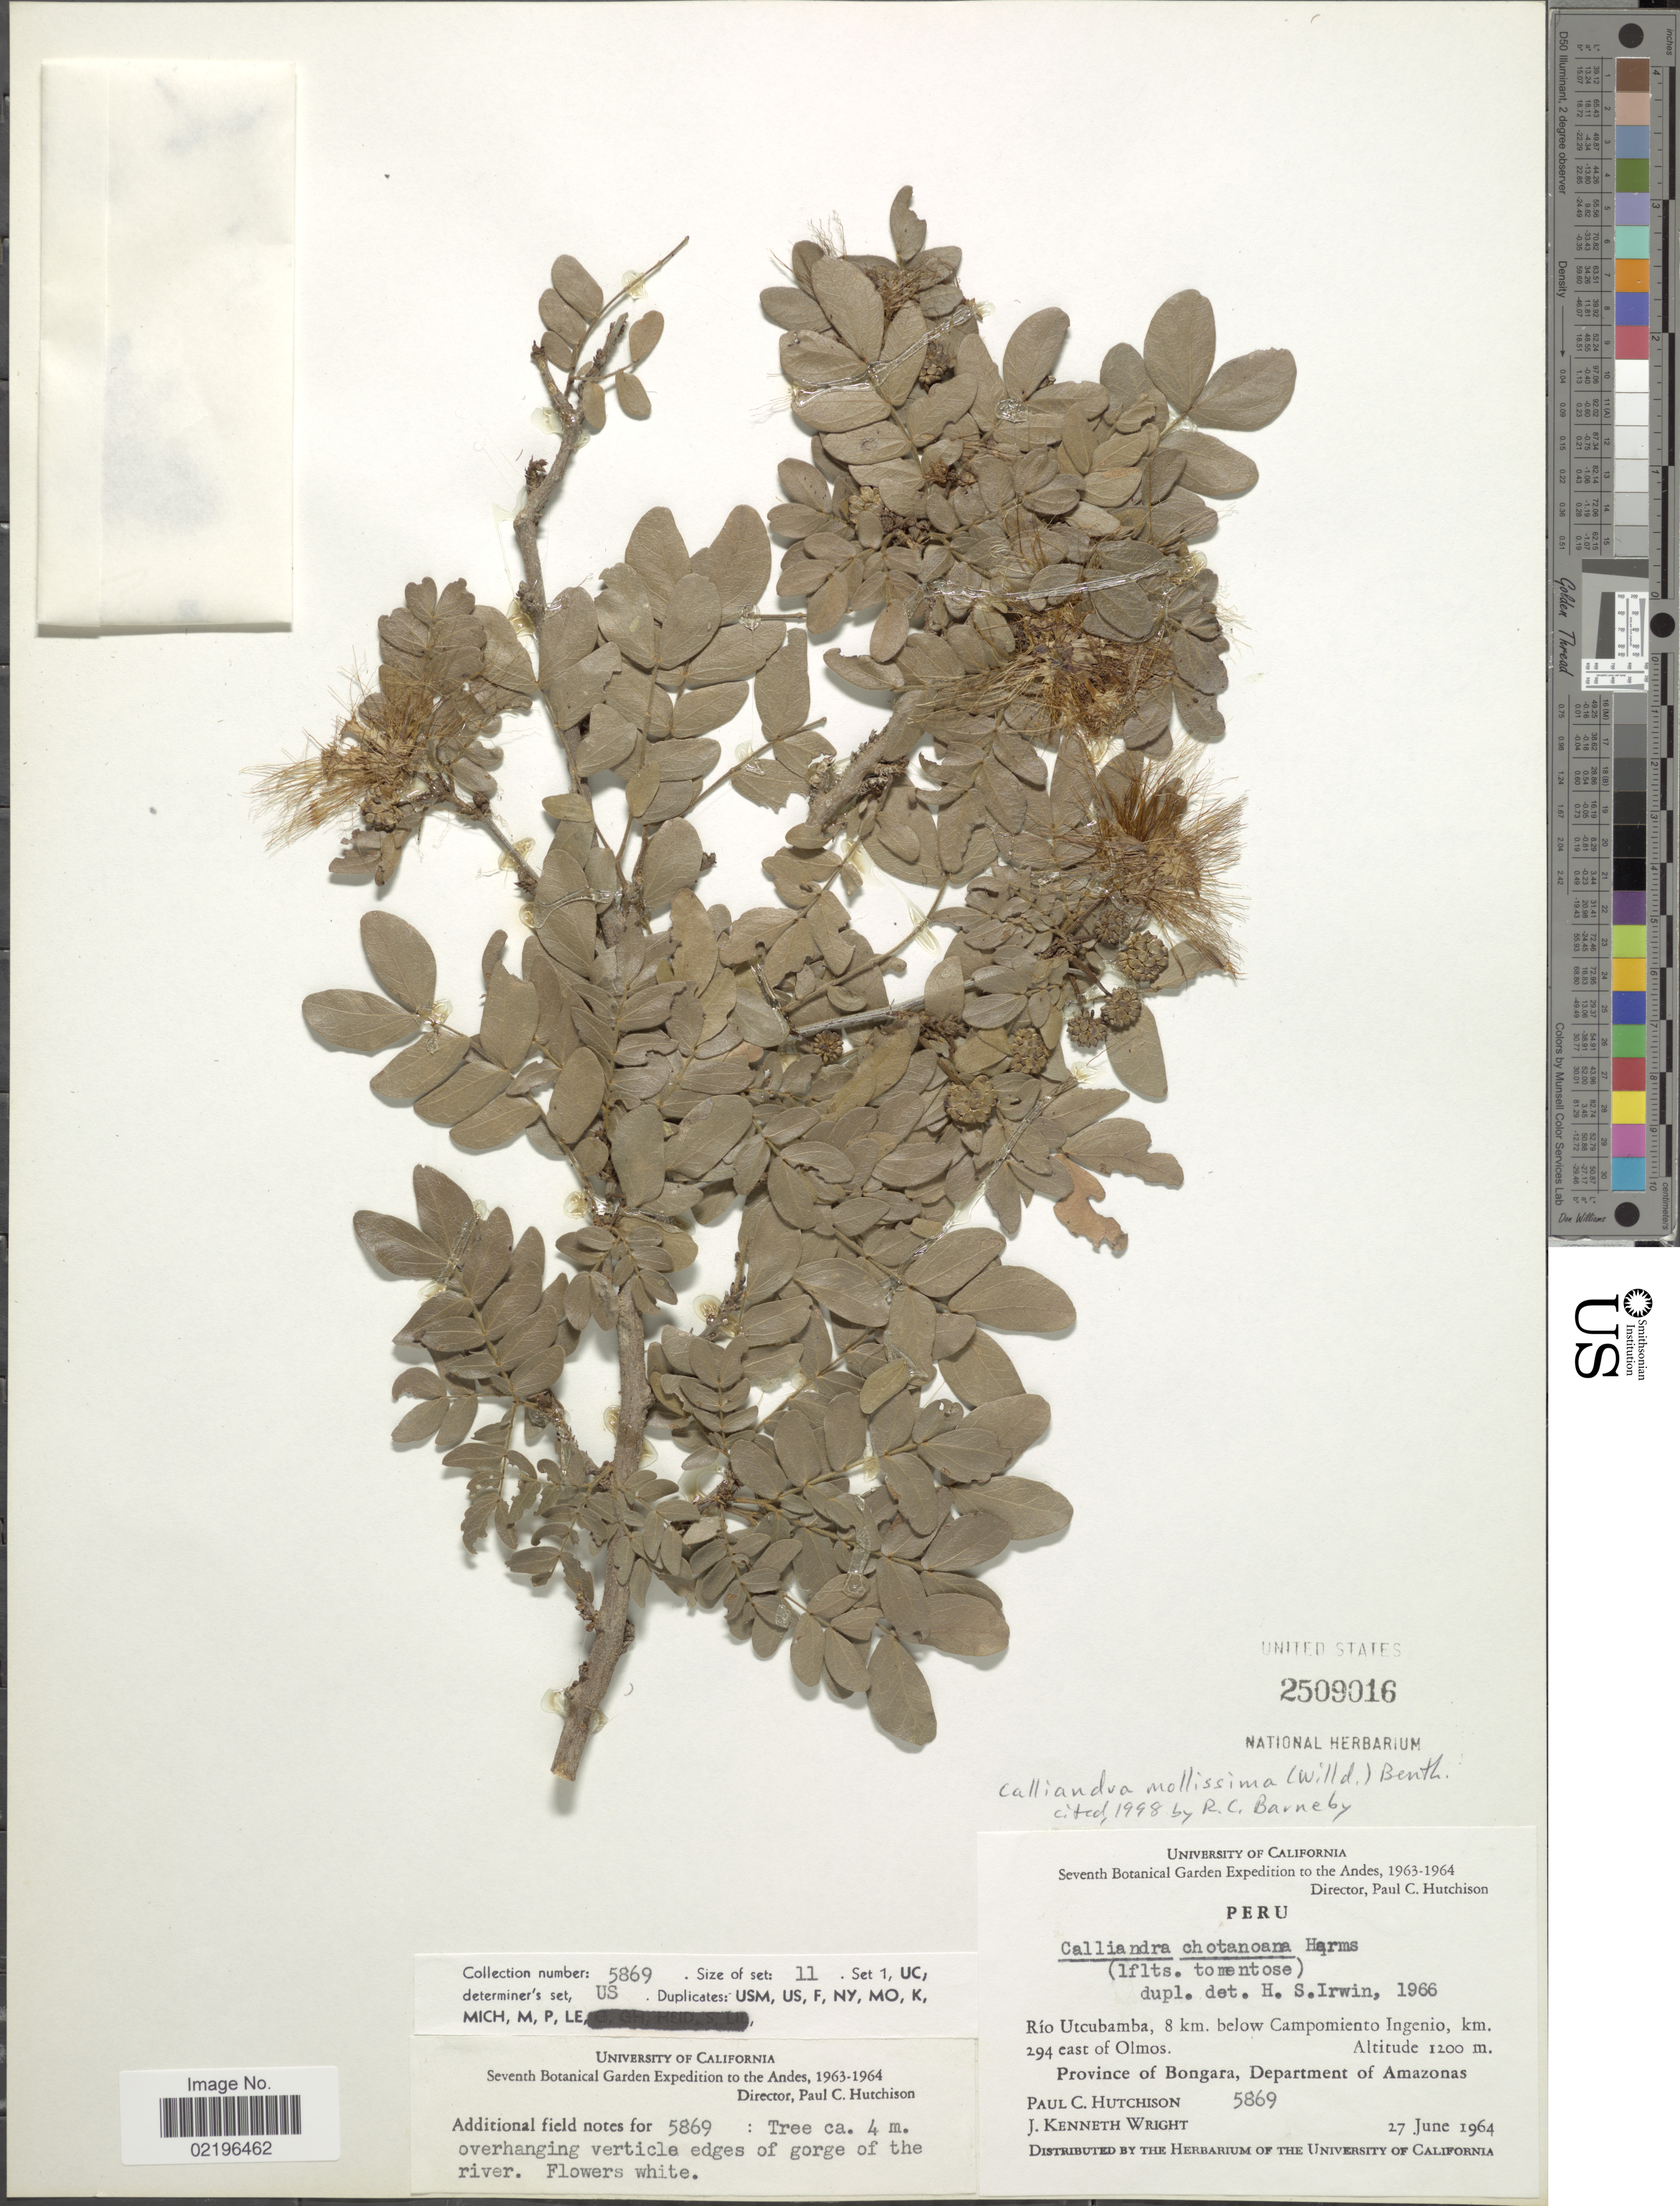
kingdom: Plantae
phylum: Tracheophyta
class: Magnoliopsida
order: Fabales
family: Fabaceae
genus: Calliandra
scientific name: Calliandra mollissima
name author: (Humb. & Bonpl. ex Willd.) Benth.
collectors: P. C. Hutchison & K. Wright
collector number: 5869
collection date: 1964-06-27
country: Peru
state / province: Amazonas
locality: Rio Utcubamba, 8 km. below Campomiento Ingenio, km. 294 east of Olmos. Province of Bongara, Department of Amazonas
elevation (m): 1200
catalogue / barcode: US 2509016